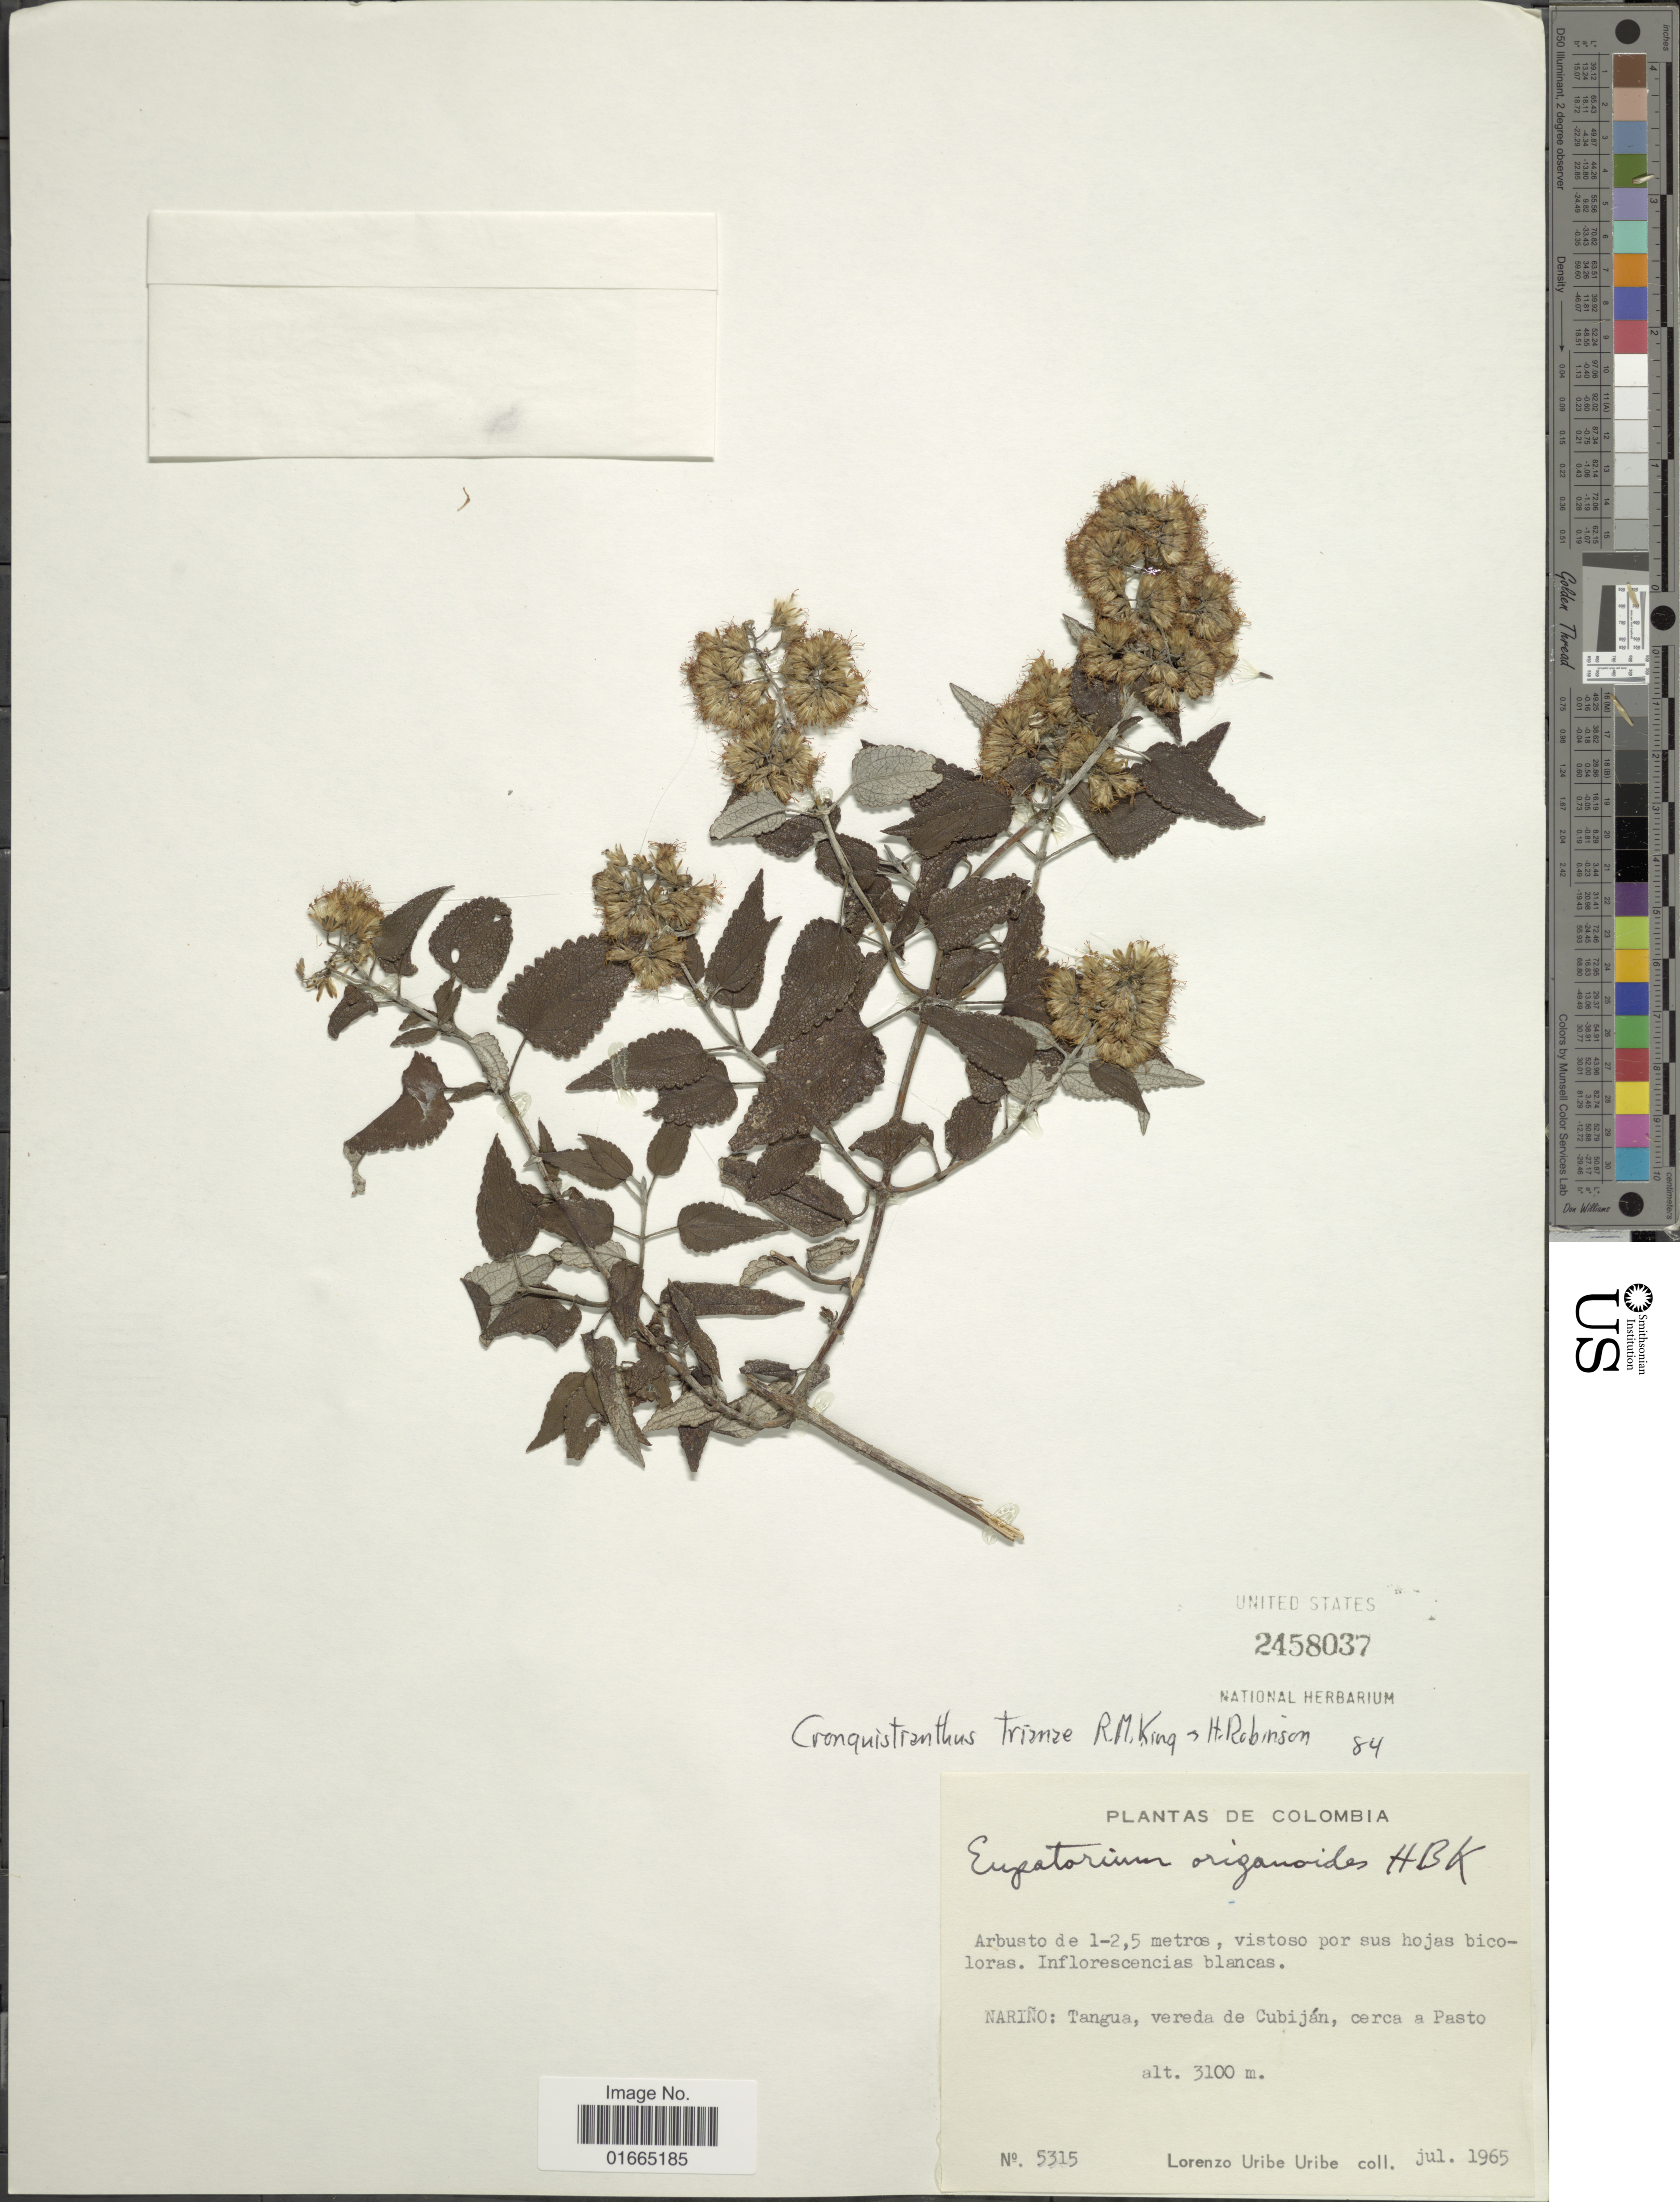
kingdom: Plantae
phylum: Tracheophyta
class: Magnoliopsida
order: Asterales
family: Asteraceae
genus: Cronquistianthus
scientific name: Cronquistianthus trianae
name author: R.M. King & H. Rob.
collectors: L. Uribe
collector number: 5315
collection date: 1965-07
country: Colombia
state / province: Nariño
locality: Nariño: Tangua, vereda de Cubiján, cerca a Pasto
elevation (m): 3100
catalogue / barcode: US 2458037